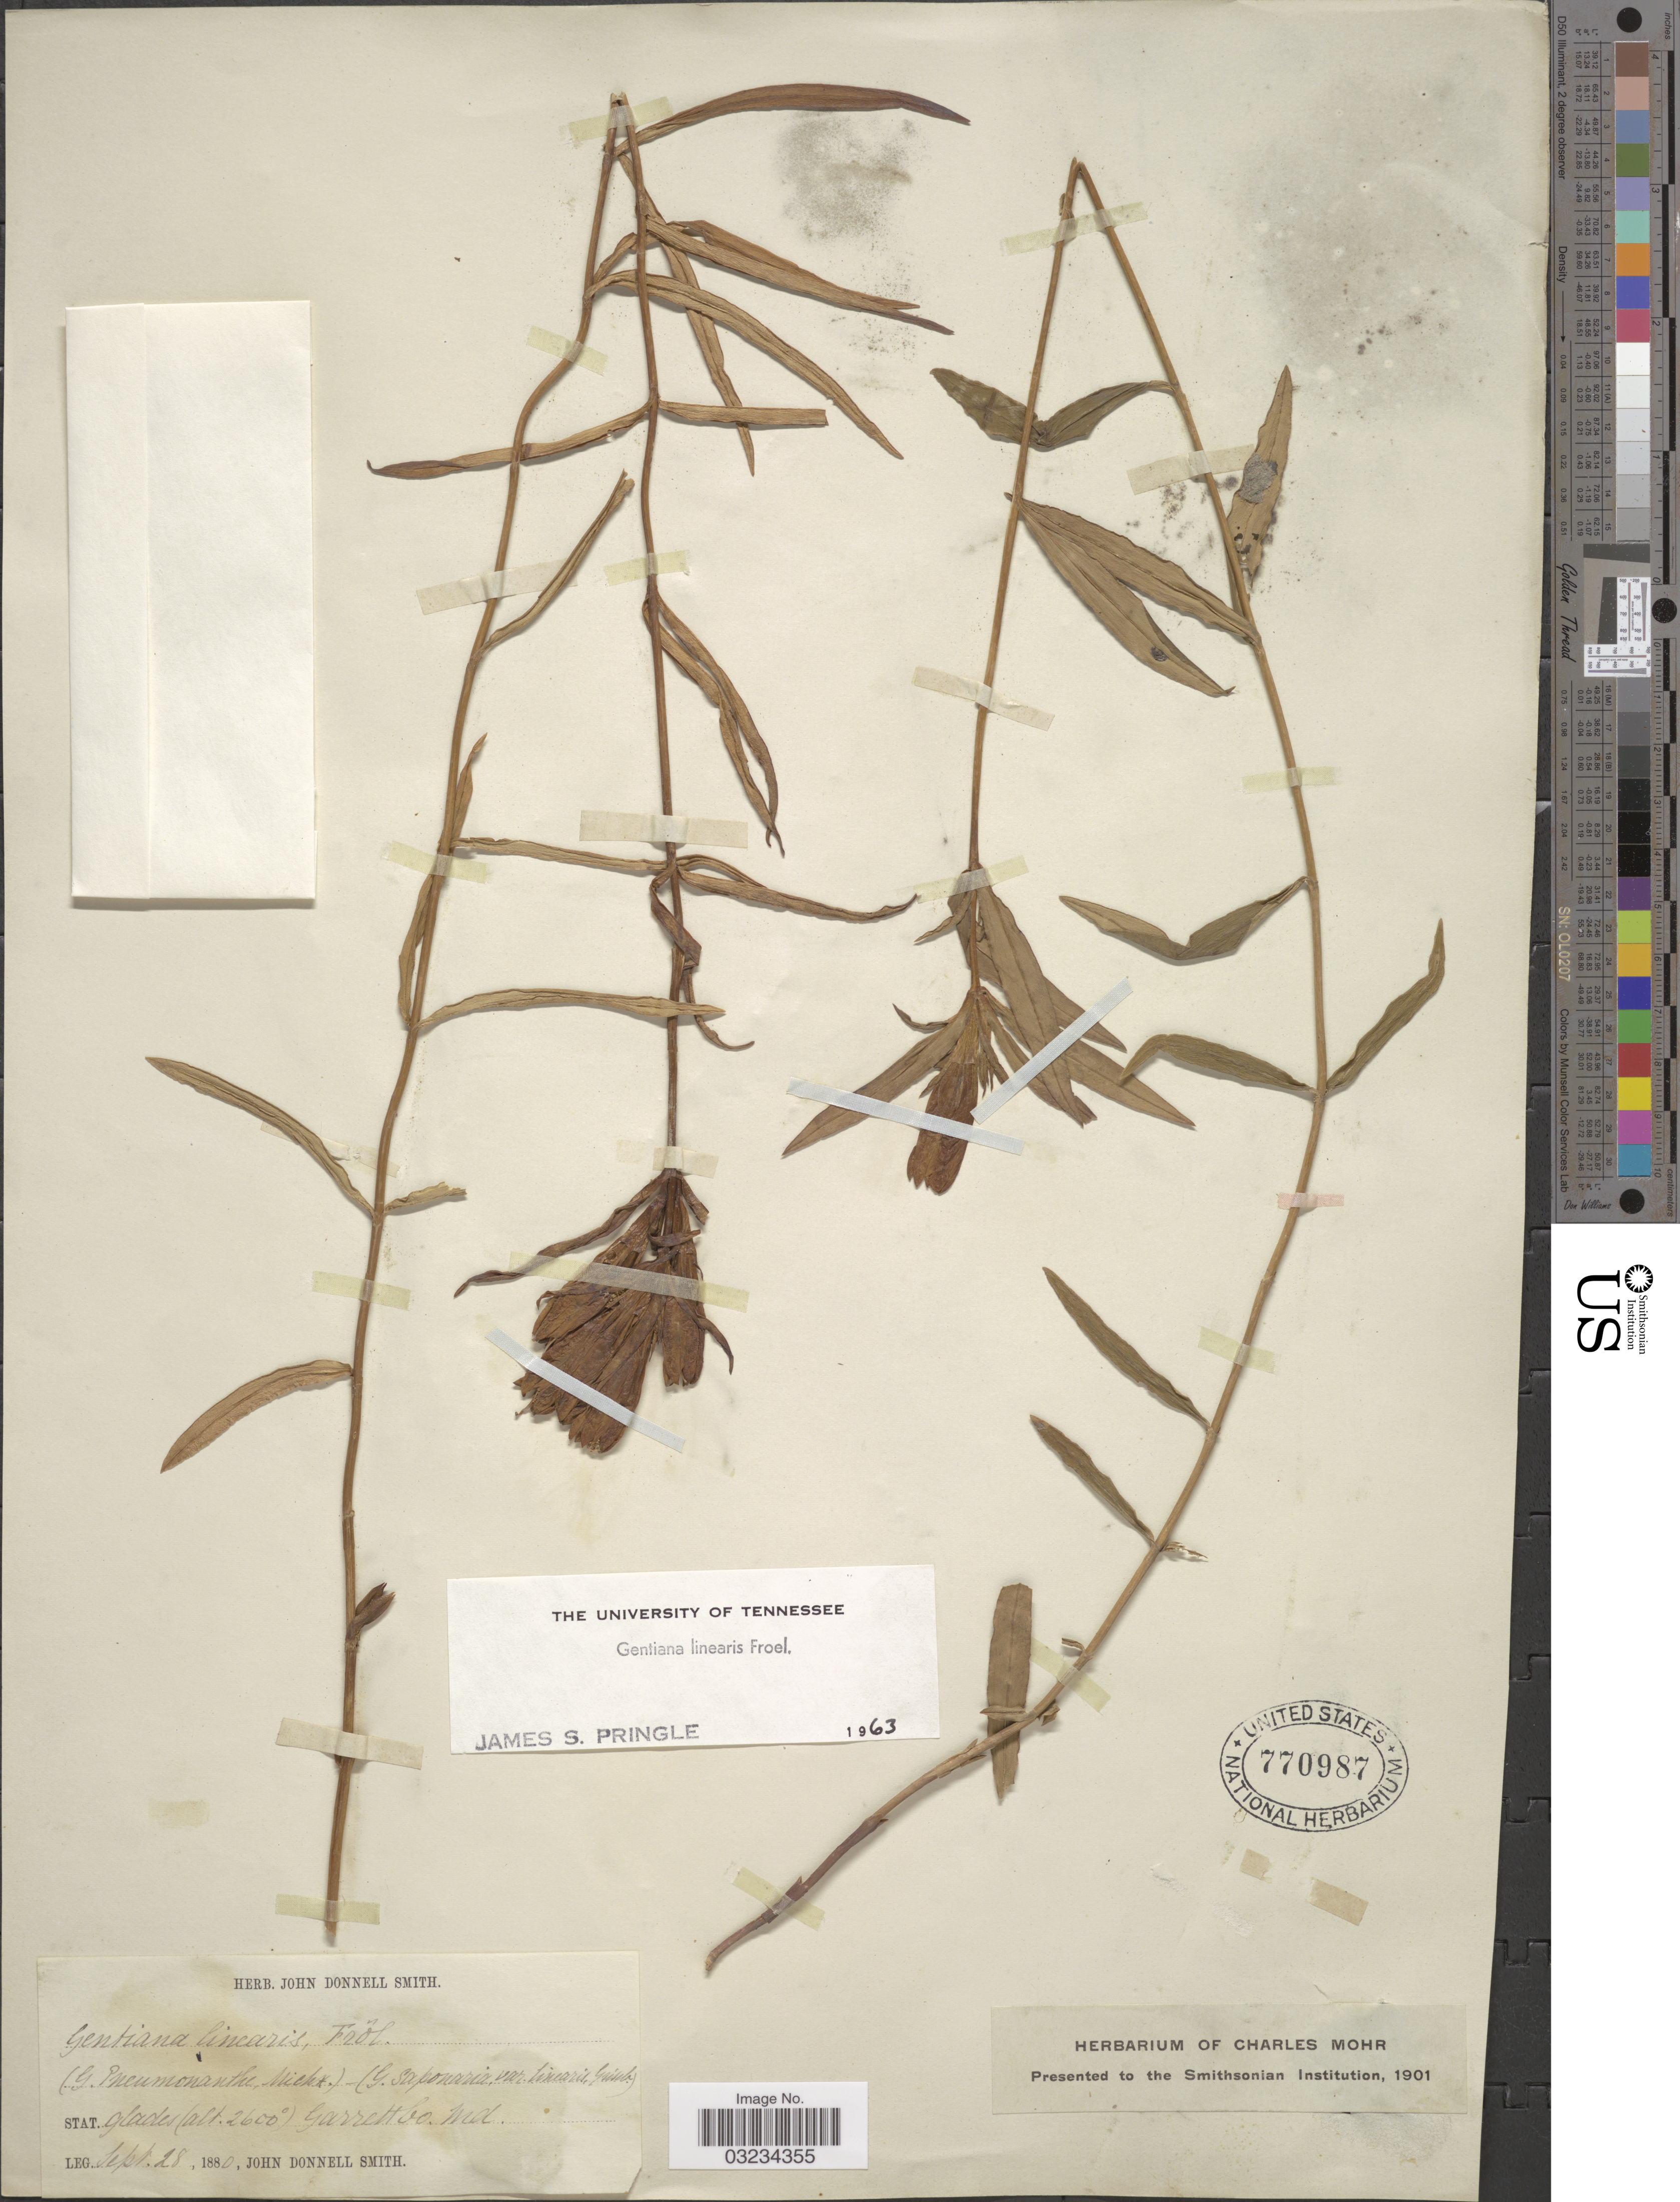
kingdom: Plantae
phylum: Tracheophyta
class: Magnoliopsida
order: Gentianales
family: Gentianaceae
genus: Gentiana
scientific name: Gentiana linearis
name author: Froel.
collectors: J. Donnell Smith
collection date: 1880-09-28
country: United States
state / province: Maryland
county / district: Garrett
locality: Stat. Glades Garrett Co.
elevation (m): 792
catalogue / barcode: US 770987